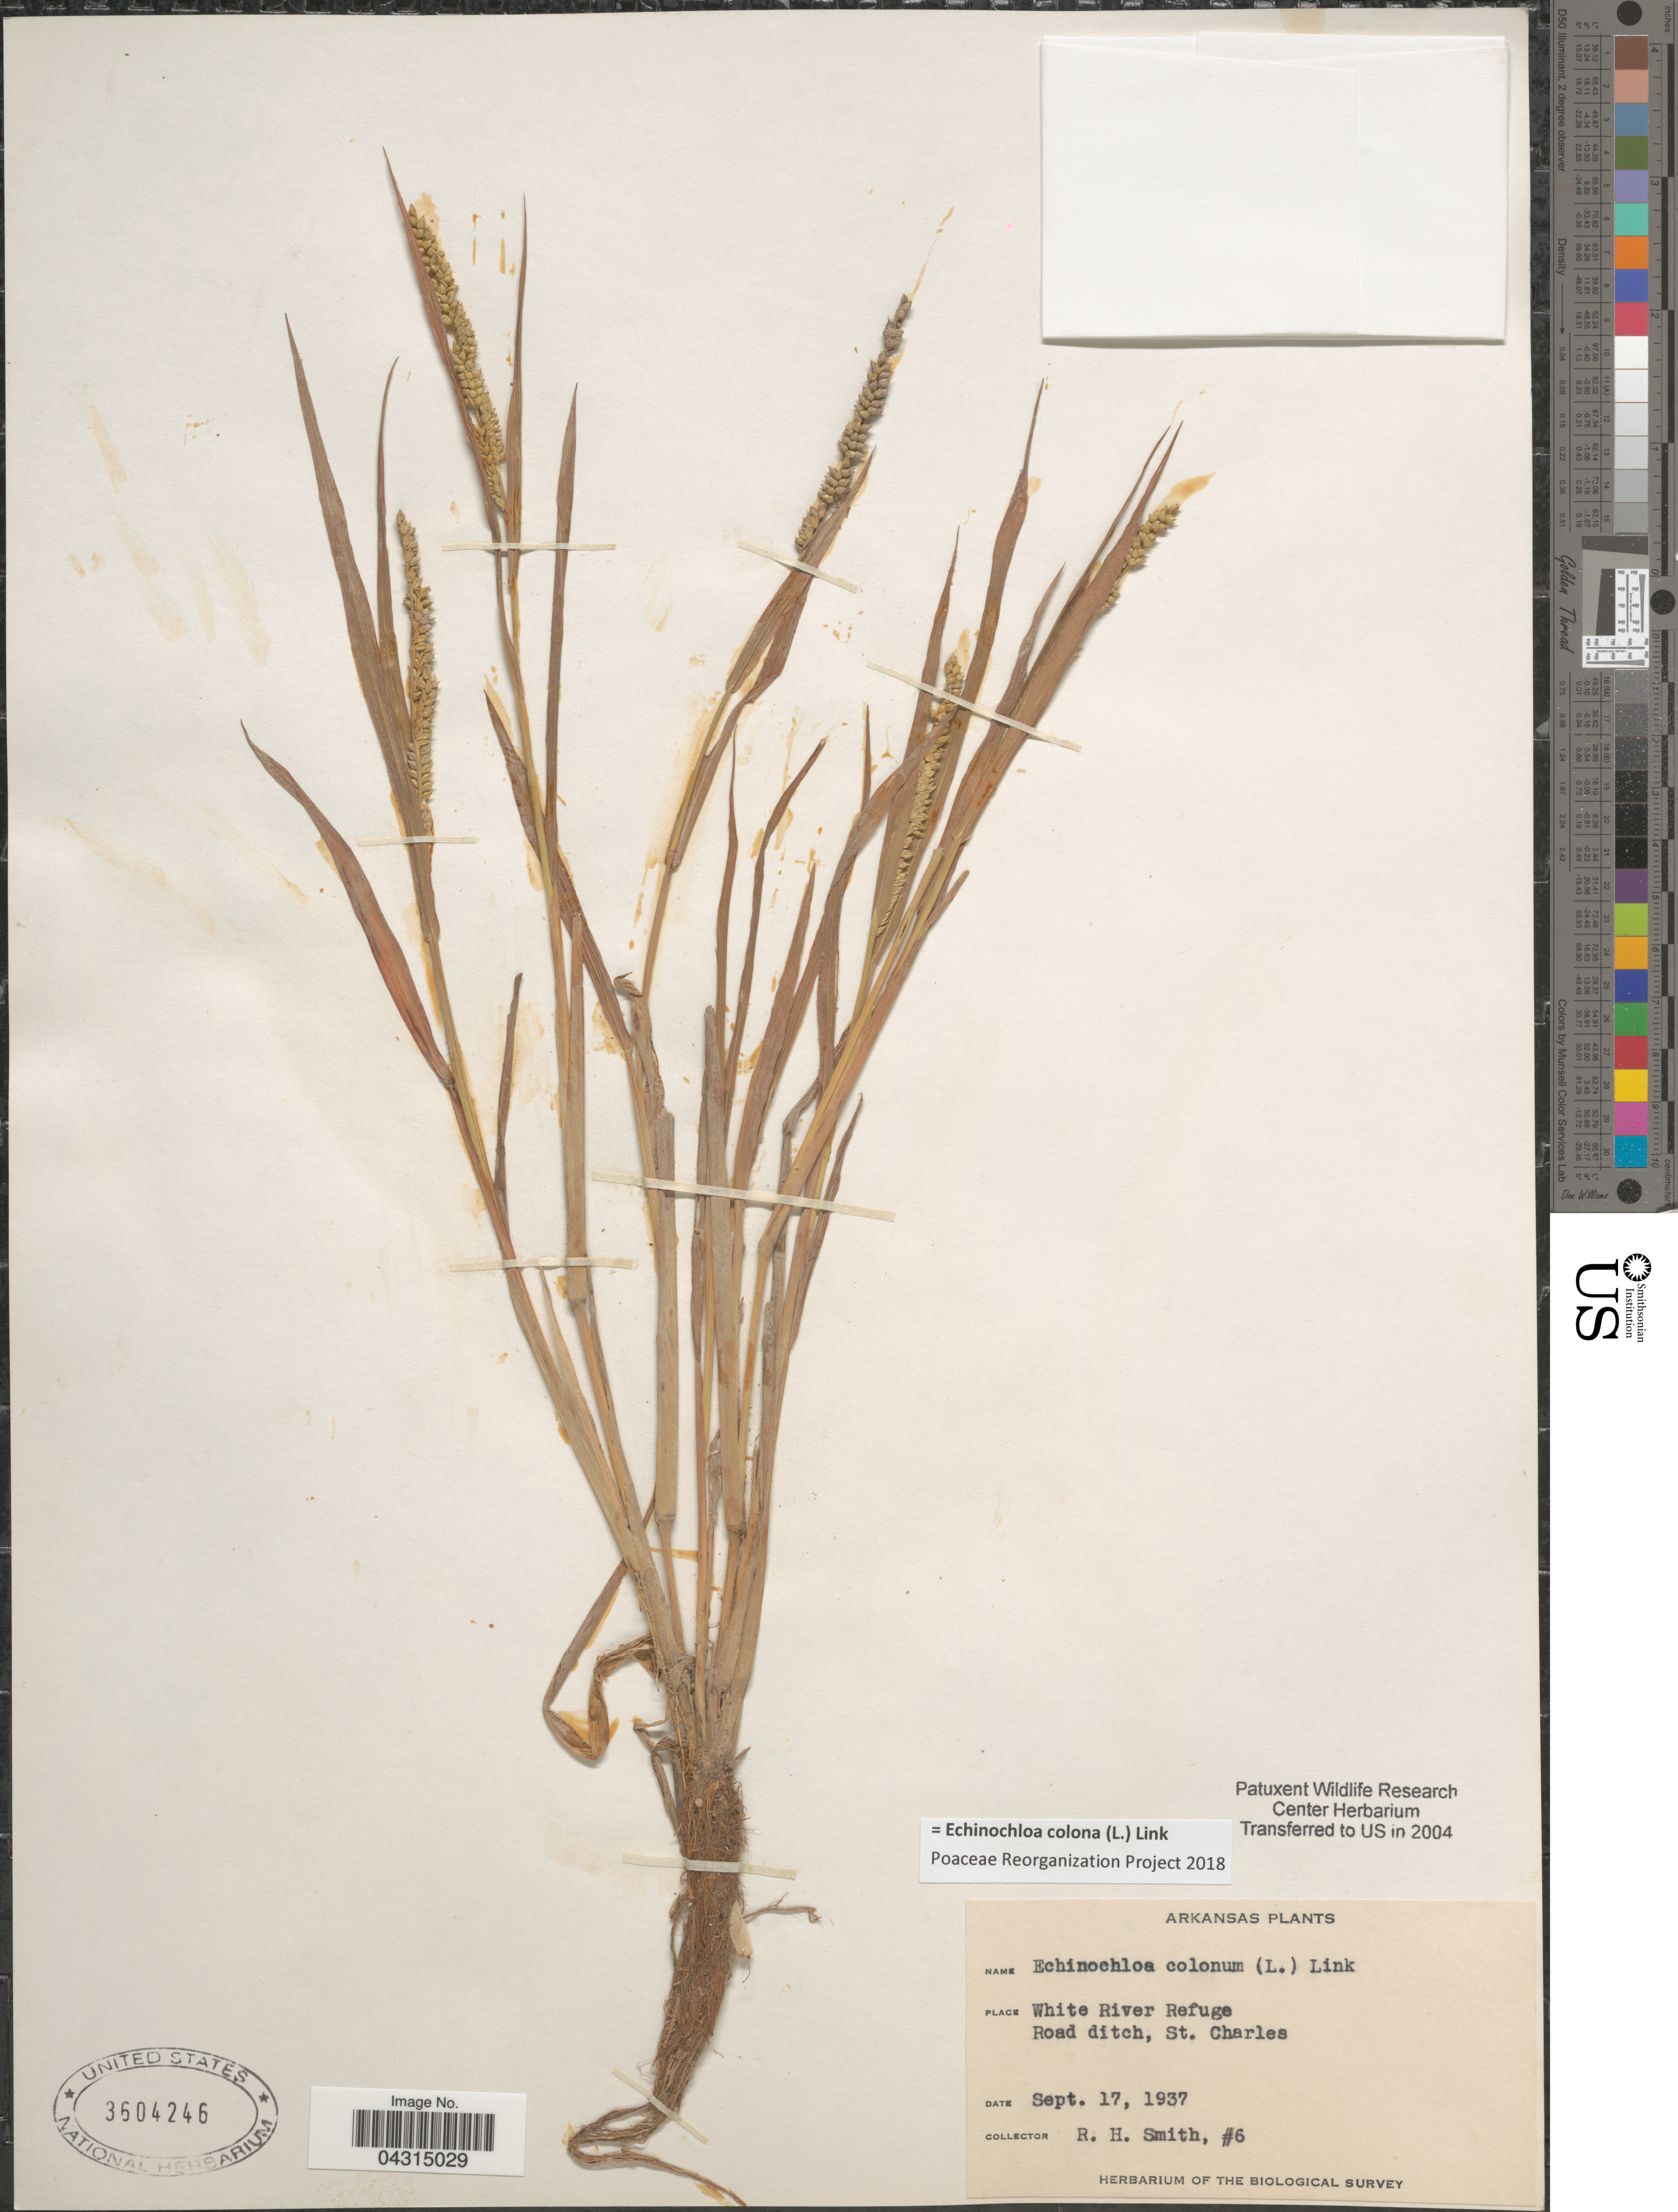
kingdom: Plantae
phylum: Tracheophyta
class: Liliopsida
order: Poales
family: Poaceae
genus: Echinochloa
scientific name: Echinochloa colona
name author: (L.) Link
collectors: R. H. Smith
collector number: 6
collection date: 1937-09-17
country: United States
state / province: Arkansas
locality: White River Refuge. Road ditch, St. Charles. The Biological Survey.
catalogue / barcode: US 3604246